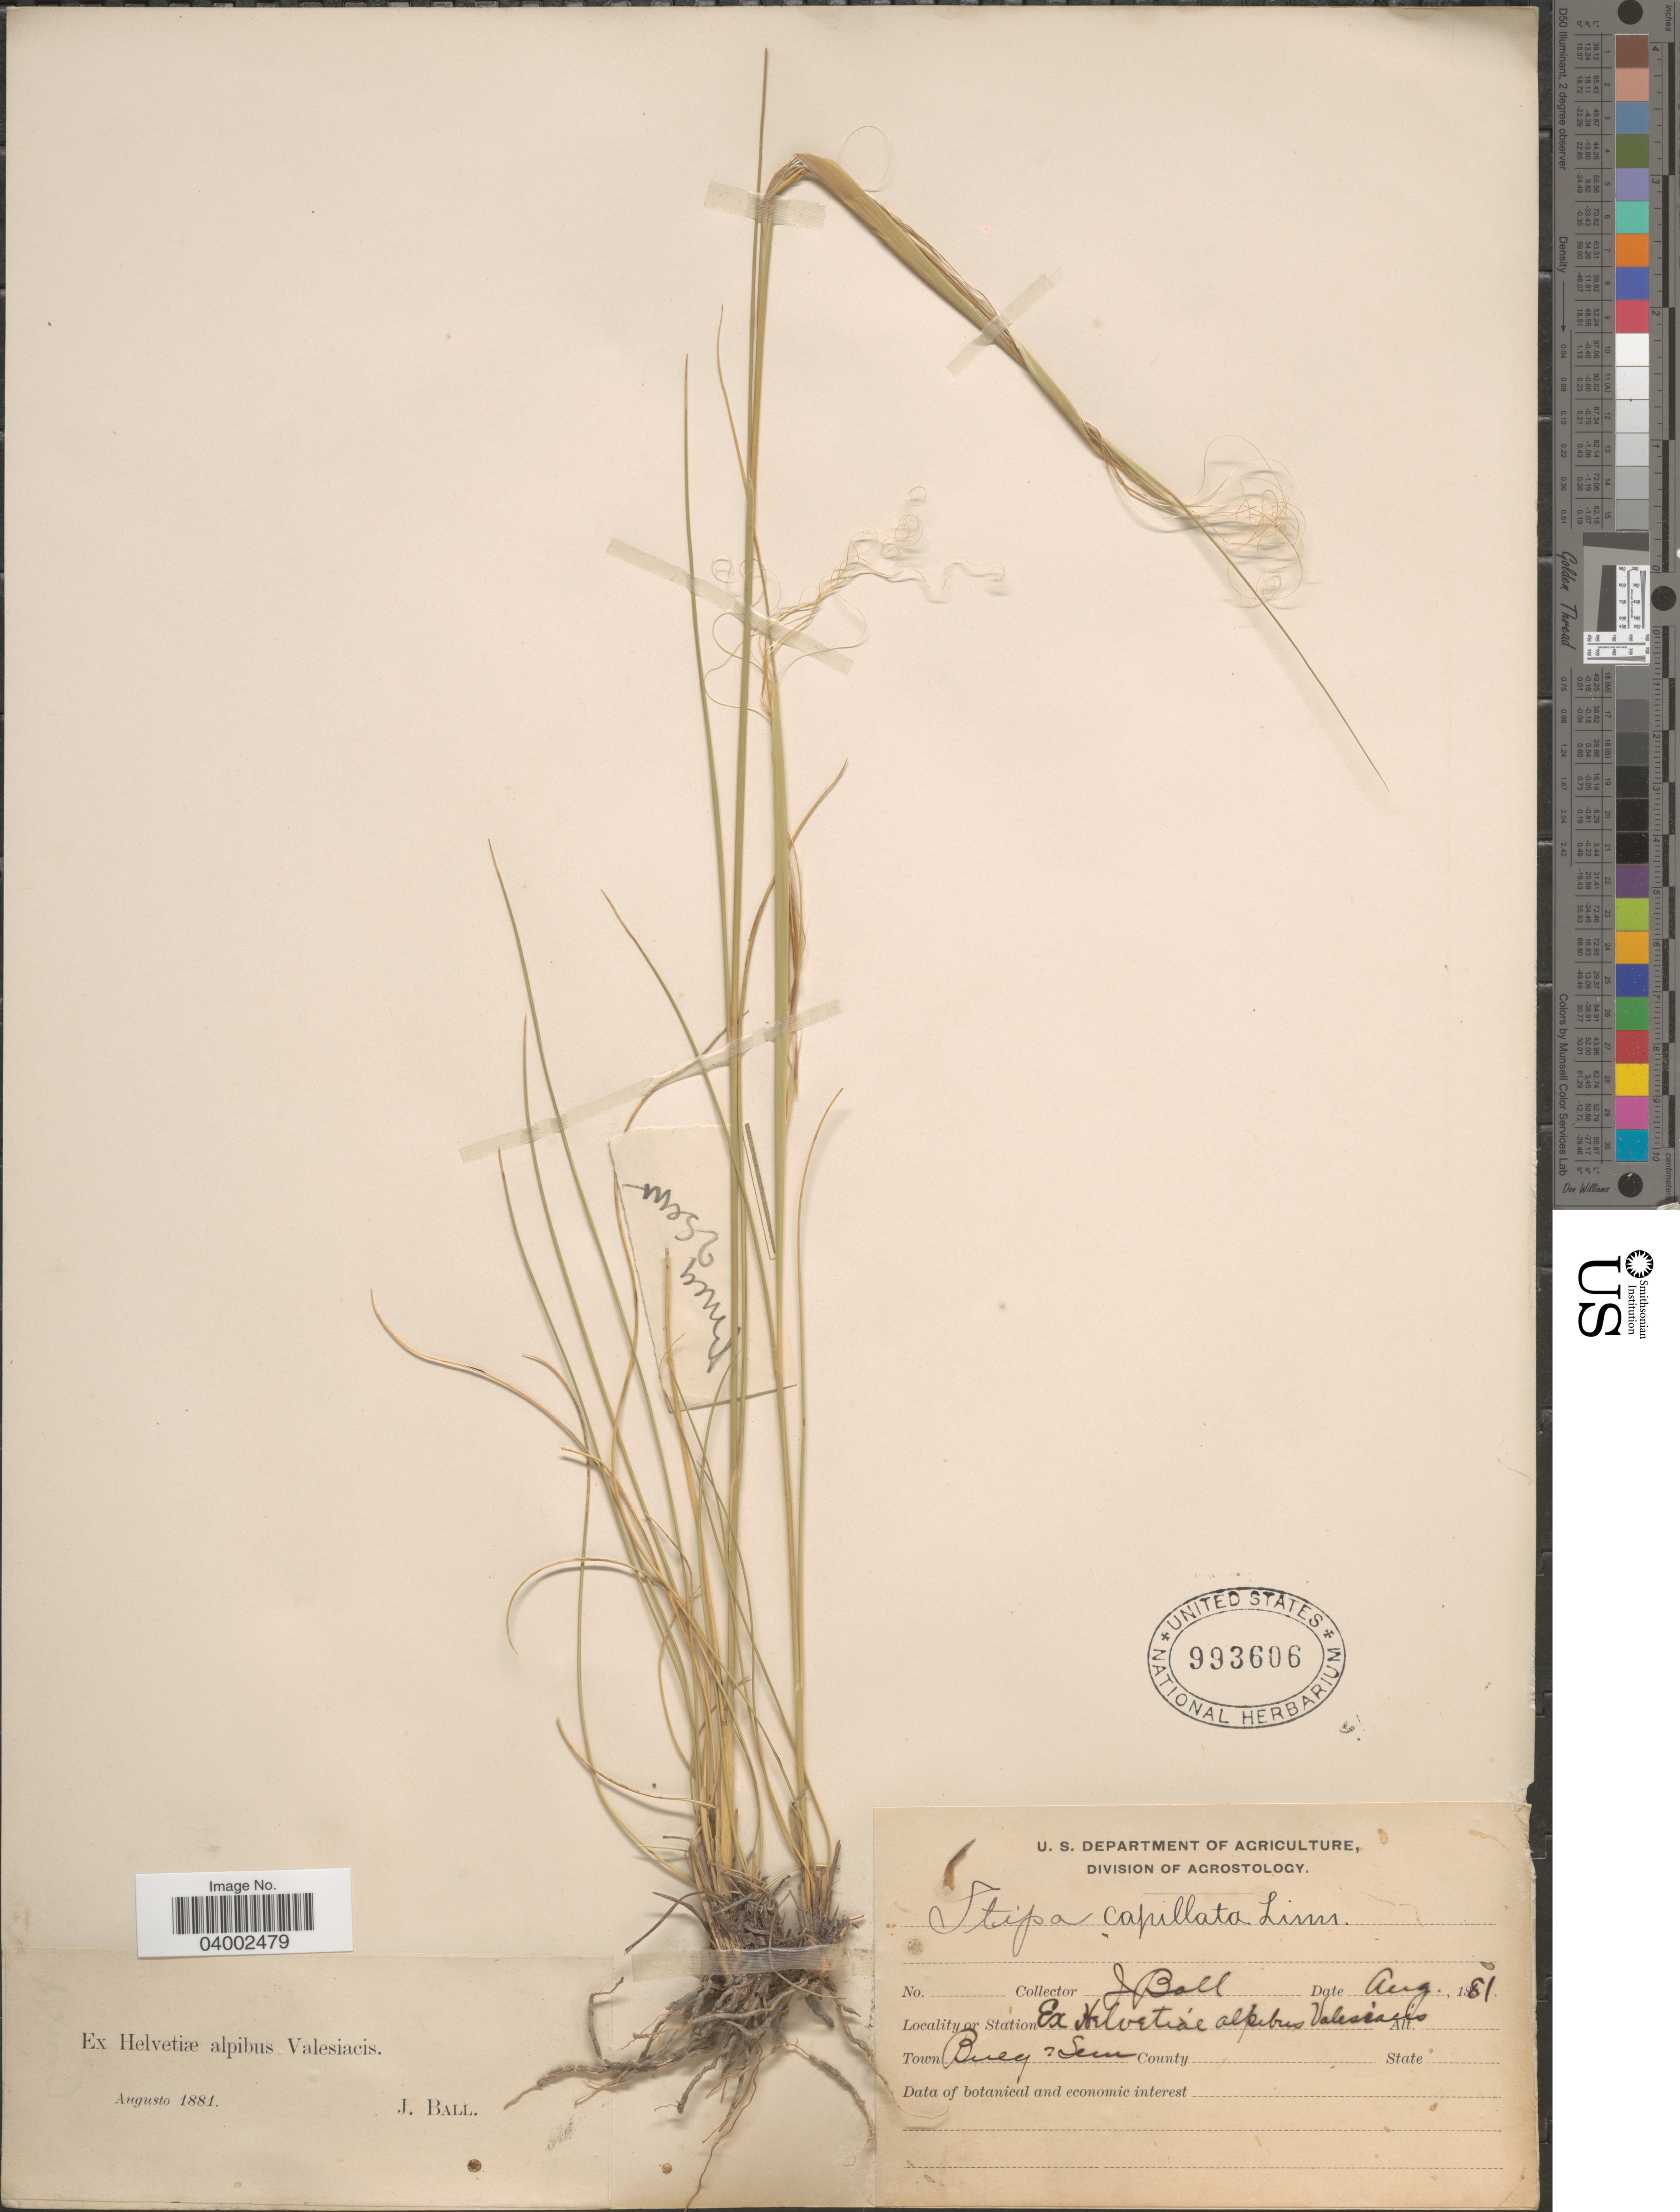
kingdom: Plantae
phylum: Tracheophyta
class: Liliopsida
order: Poales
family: Poaceae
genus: Stipa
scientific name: Stipa capillata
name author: L.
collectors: J. Ball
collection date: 1881-08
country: Switzerland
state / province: Valais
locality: Ex Helvetiæ alpibus Valesiacis.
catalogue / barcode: US 993606